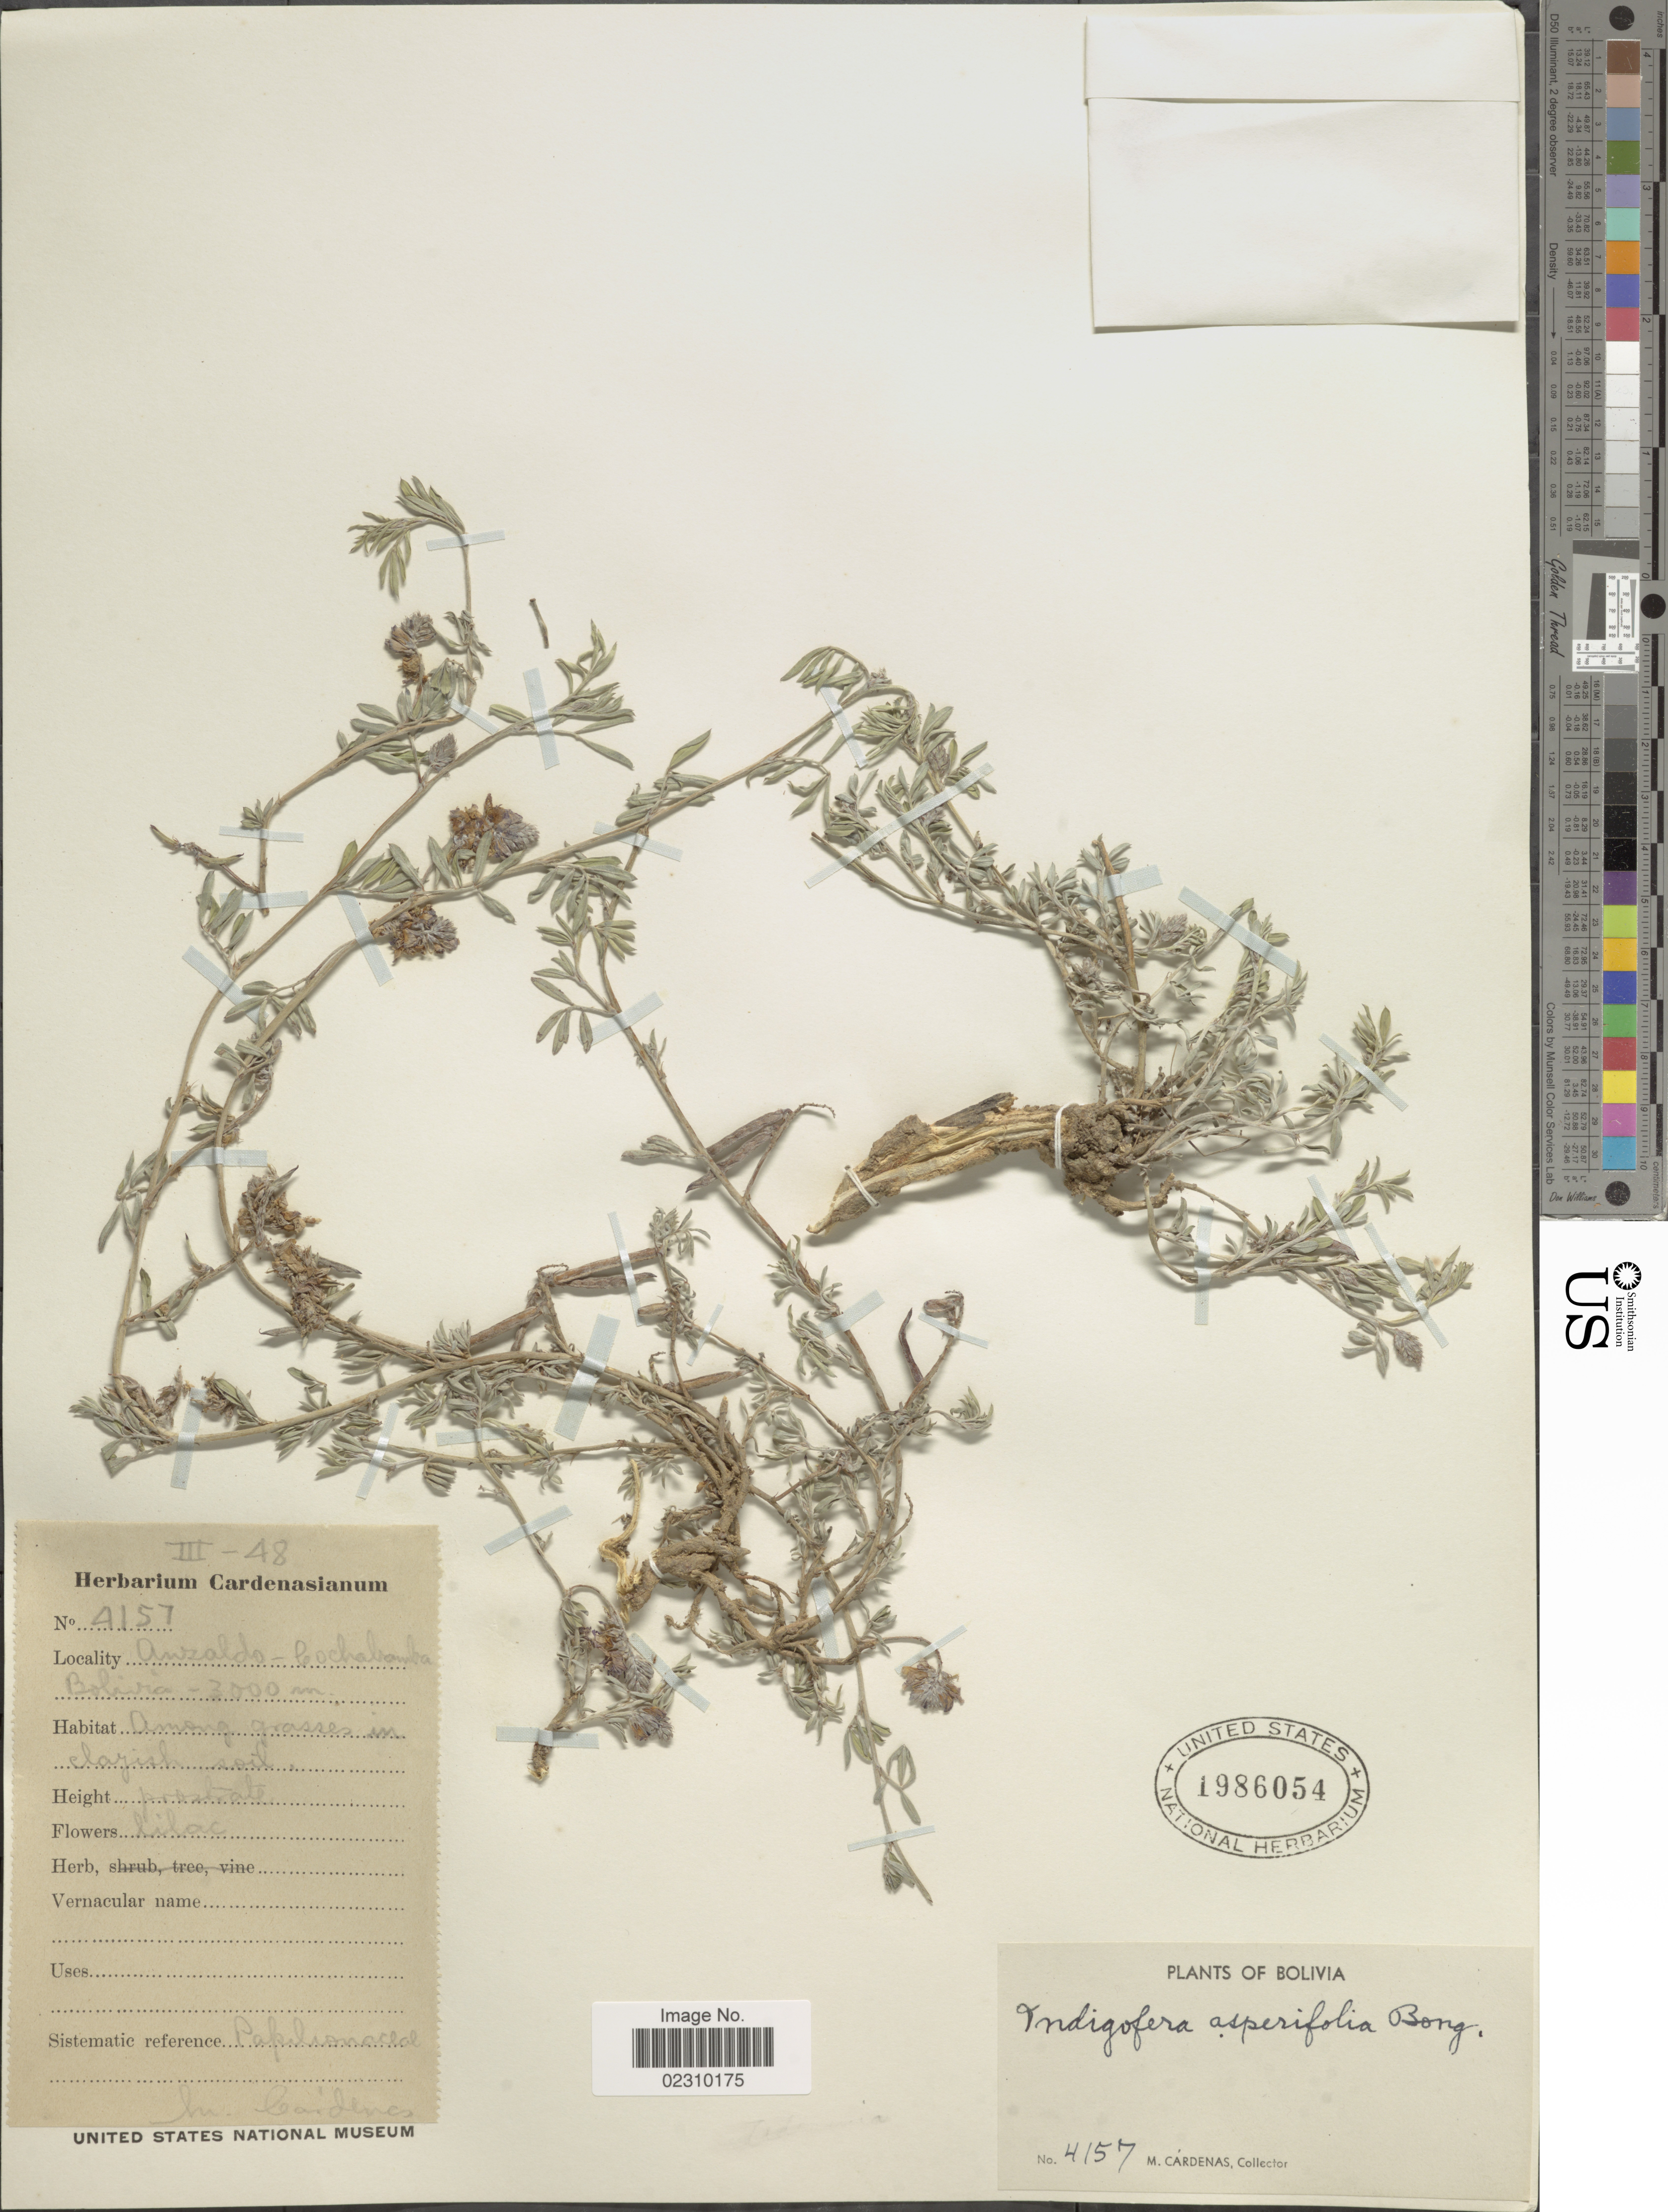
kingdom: Plantae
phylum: Tracheophyta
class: Magnoliopsida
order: Fabales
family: Fabaceae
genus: Indigofera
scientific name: Indigofera asperifolia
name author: Bong. ex Benth.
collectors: M. Cárdenas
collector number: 4157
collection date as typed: Transcribed d/m/y: /3/48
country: Bolivia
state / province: Cochabamba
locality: Anzaldo-Cochabamba, Bolivia.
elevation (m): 3000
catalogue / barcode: US 1986054